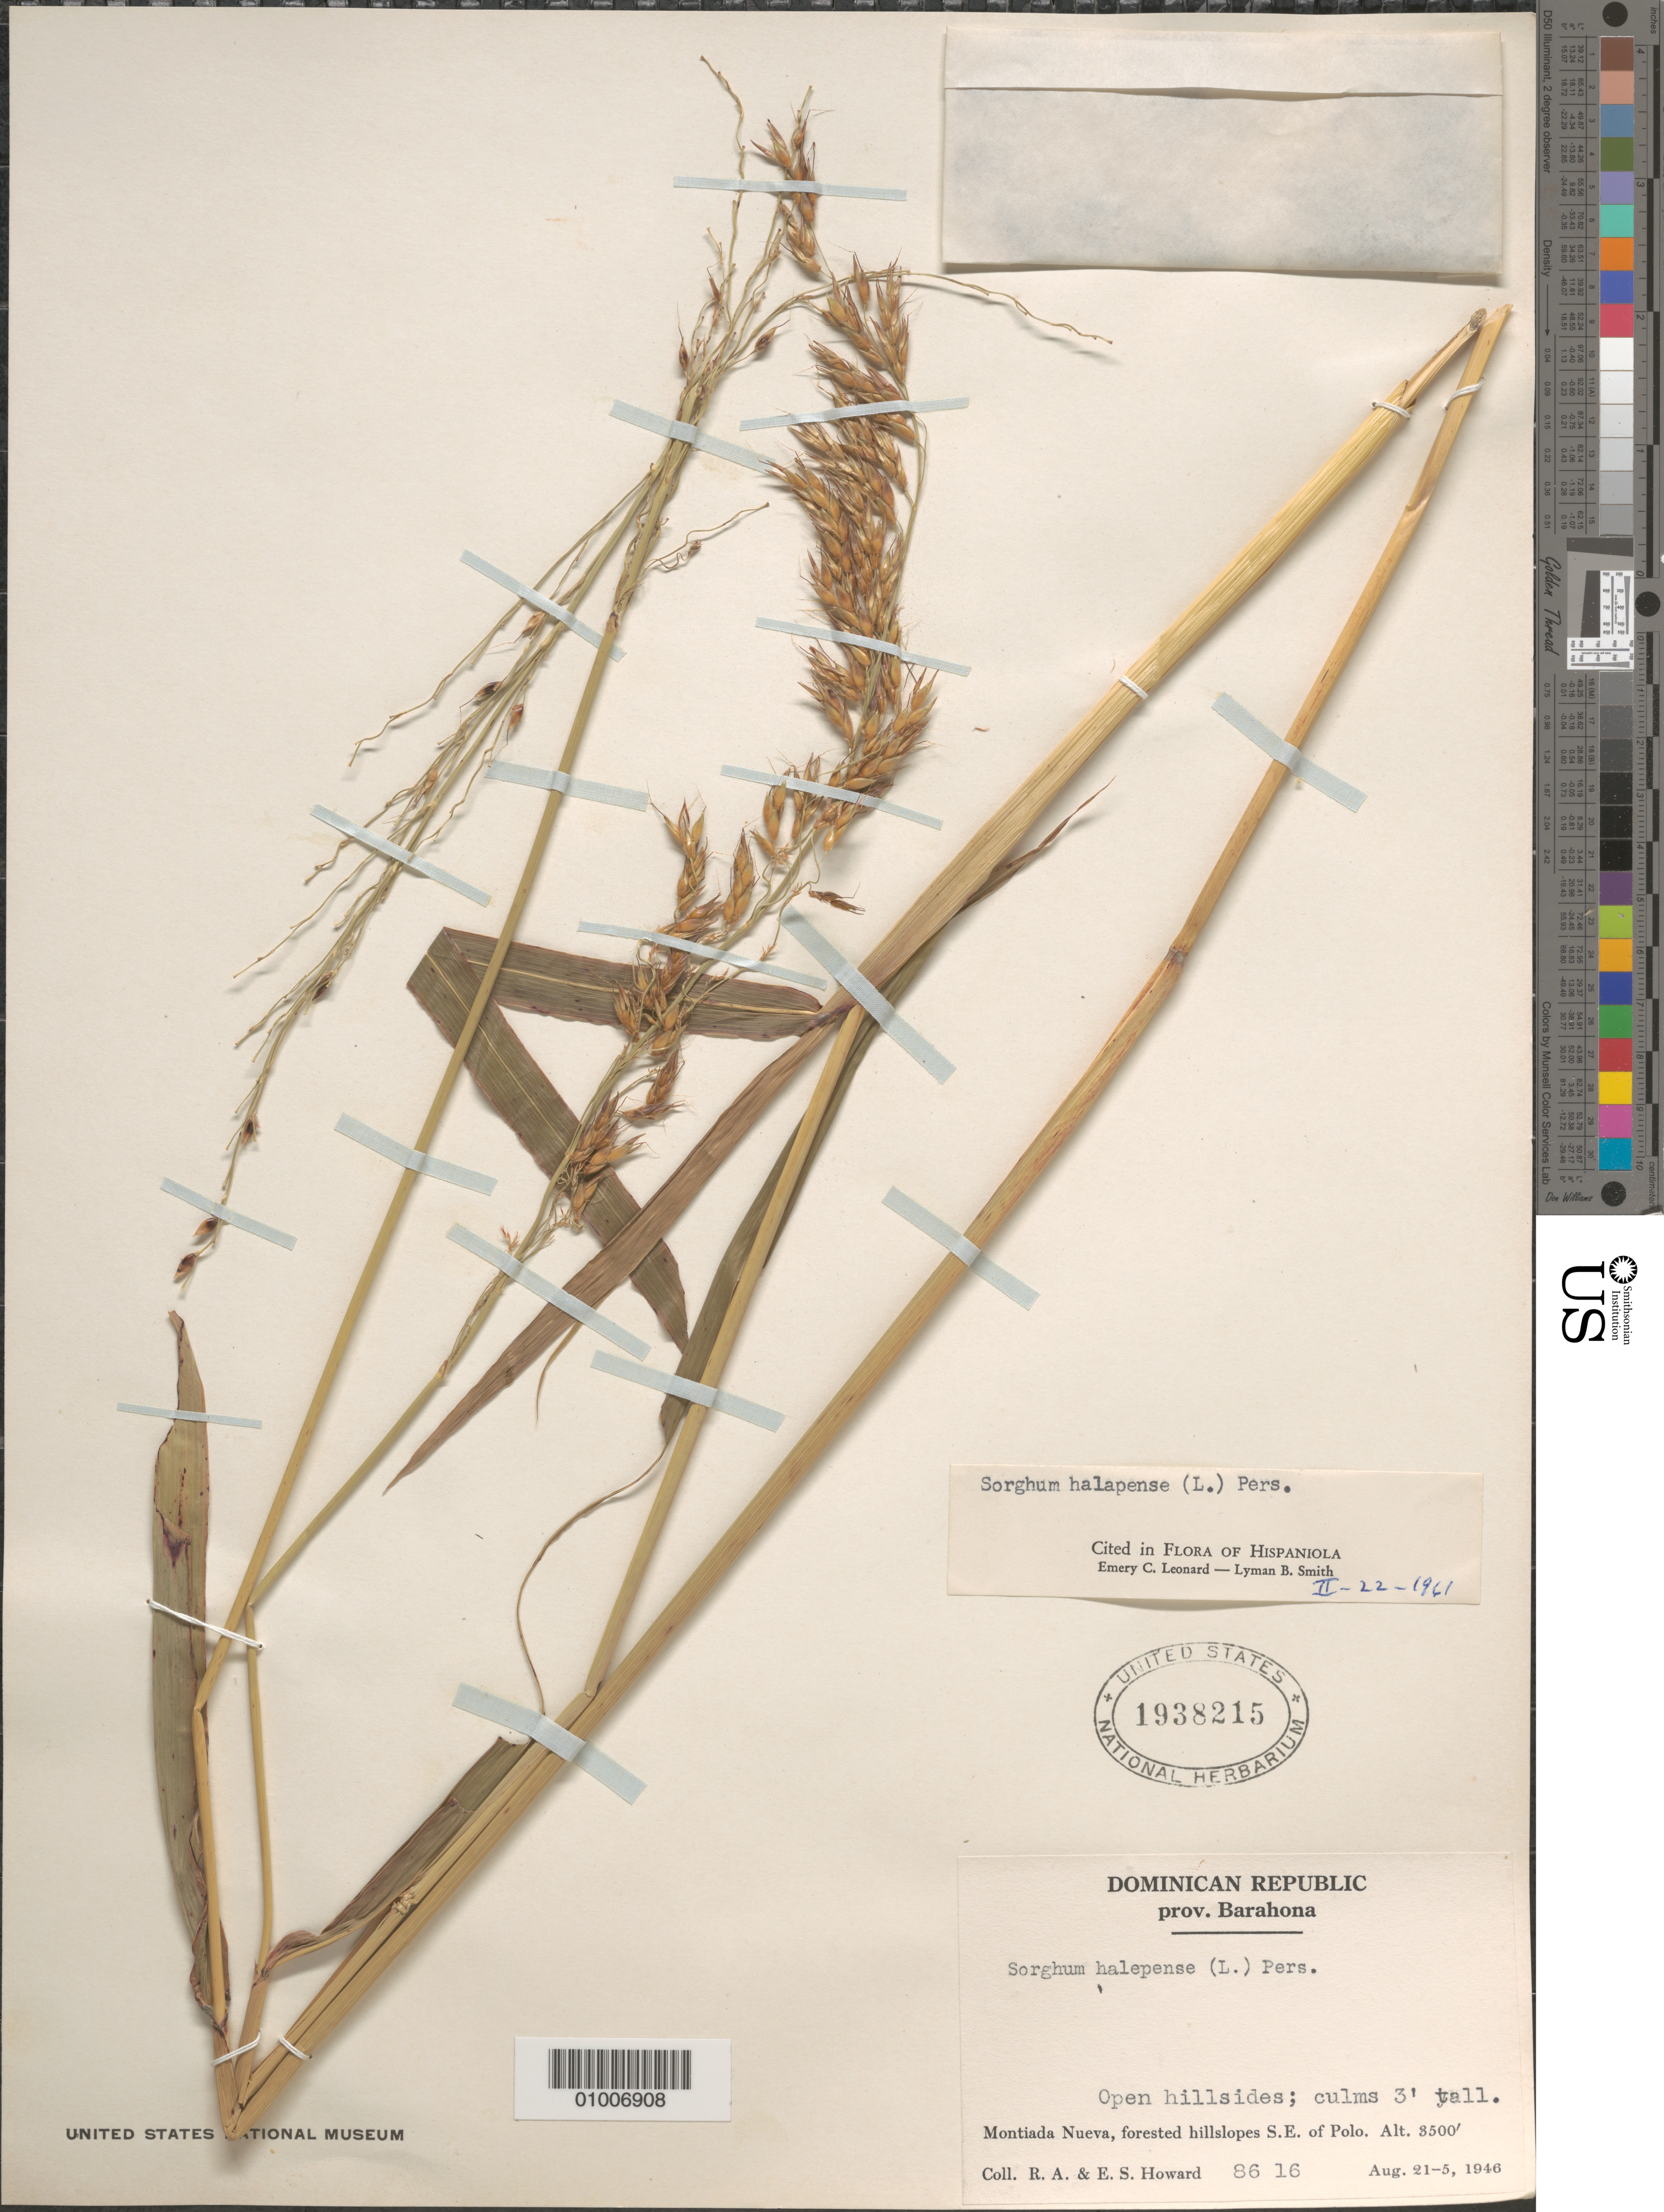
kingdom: Plantae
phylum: Tracheophyta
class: Liliopsida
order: Poales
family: Poaceae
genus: Sorghum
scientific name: Sorghum halepense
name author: (L.) Pers.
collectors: R. A. Howard & E. S. Howard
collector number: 8616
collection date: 1946-08-21/1946-08-25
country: Dominican Republic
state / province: Barahona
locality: Prov. Barahona. Open hillsides. Montiada Nueva; forested hillslopes S. E. of Polo.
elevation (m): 1067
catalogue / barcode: US 1938215